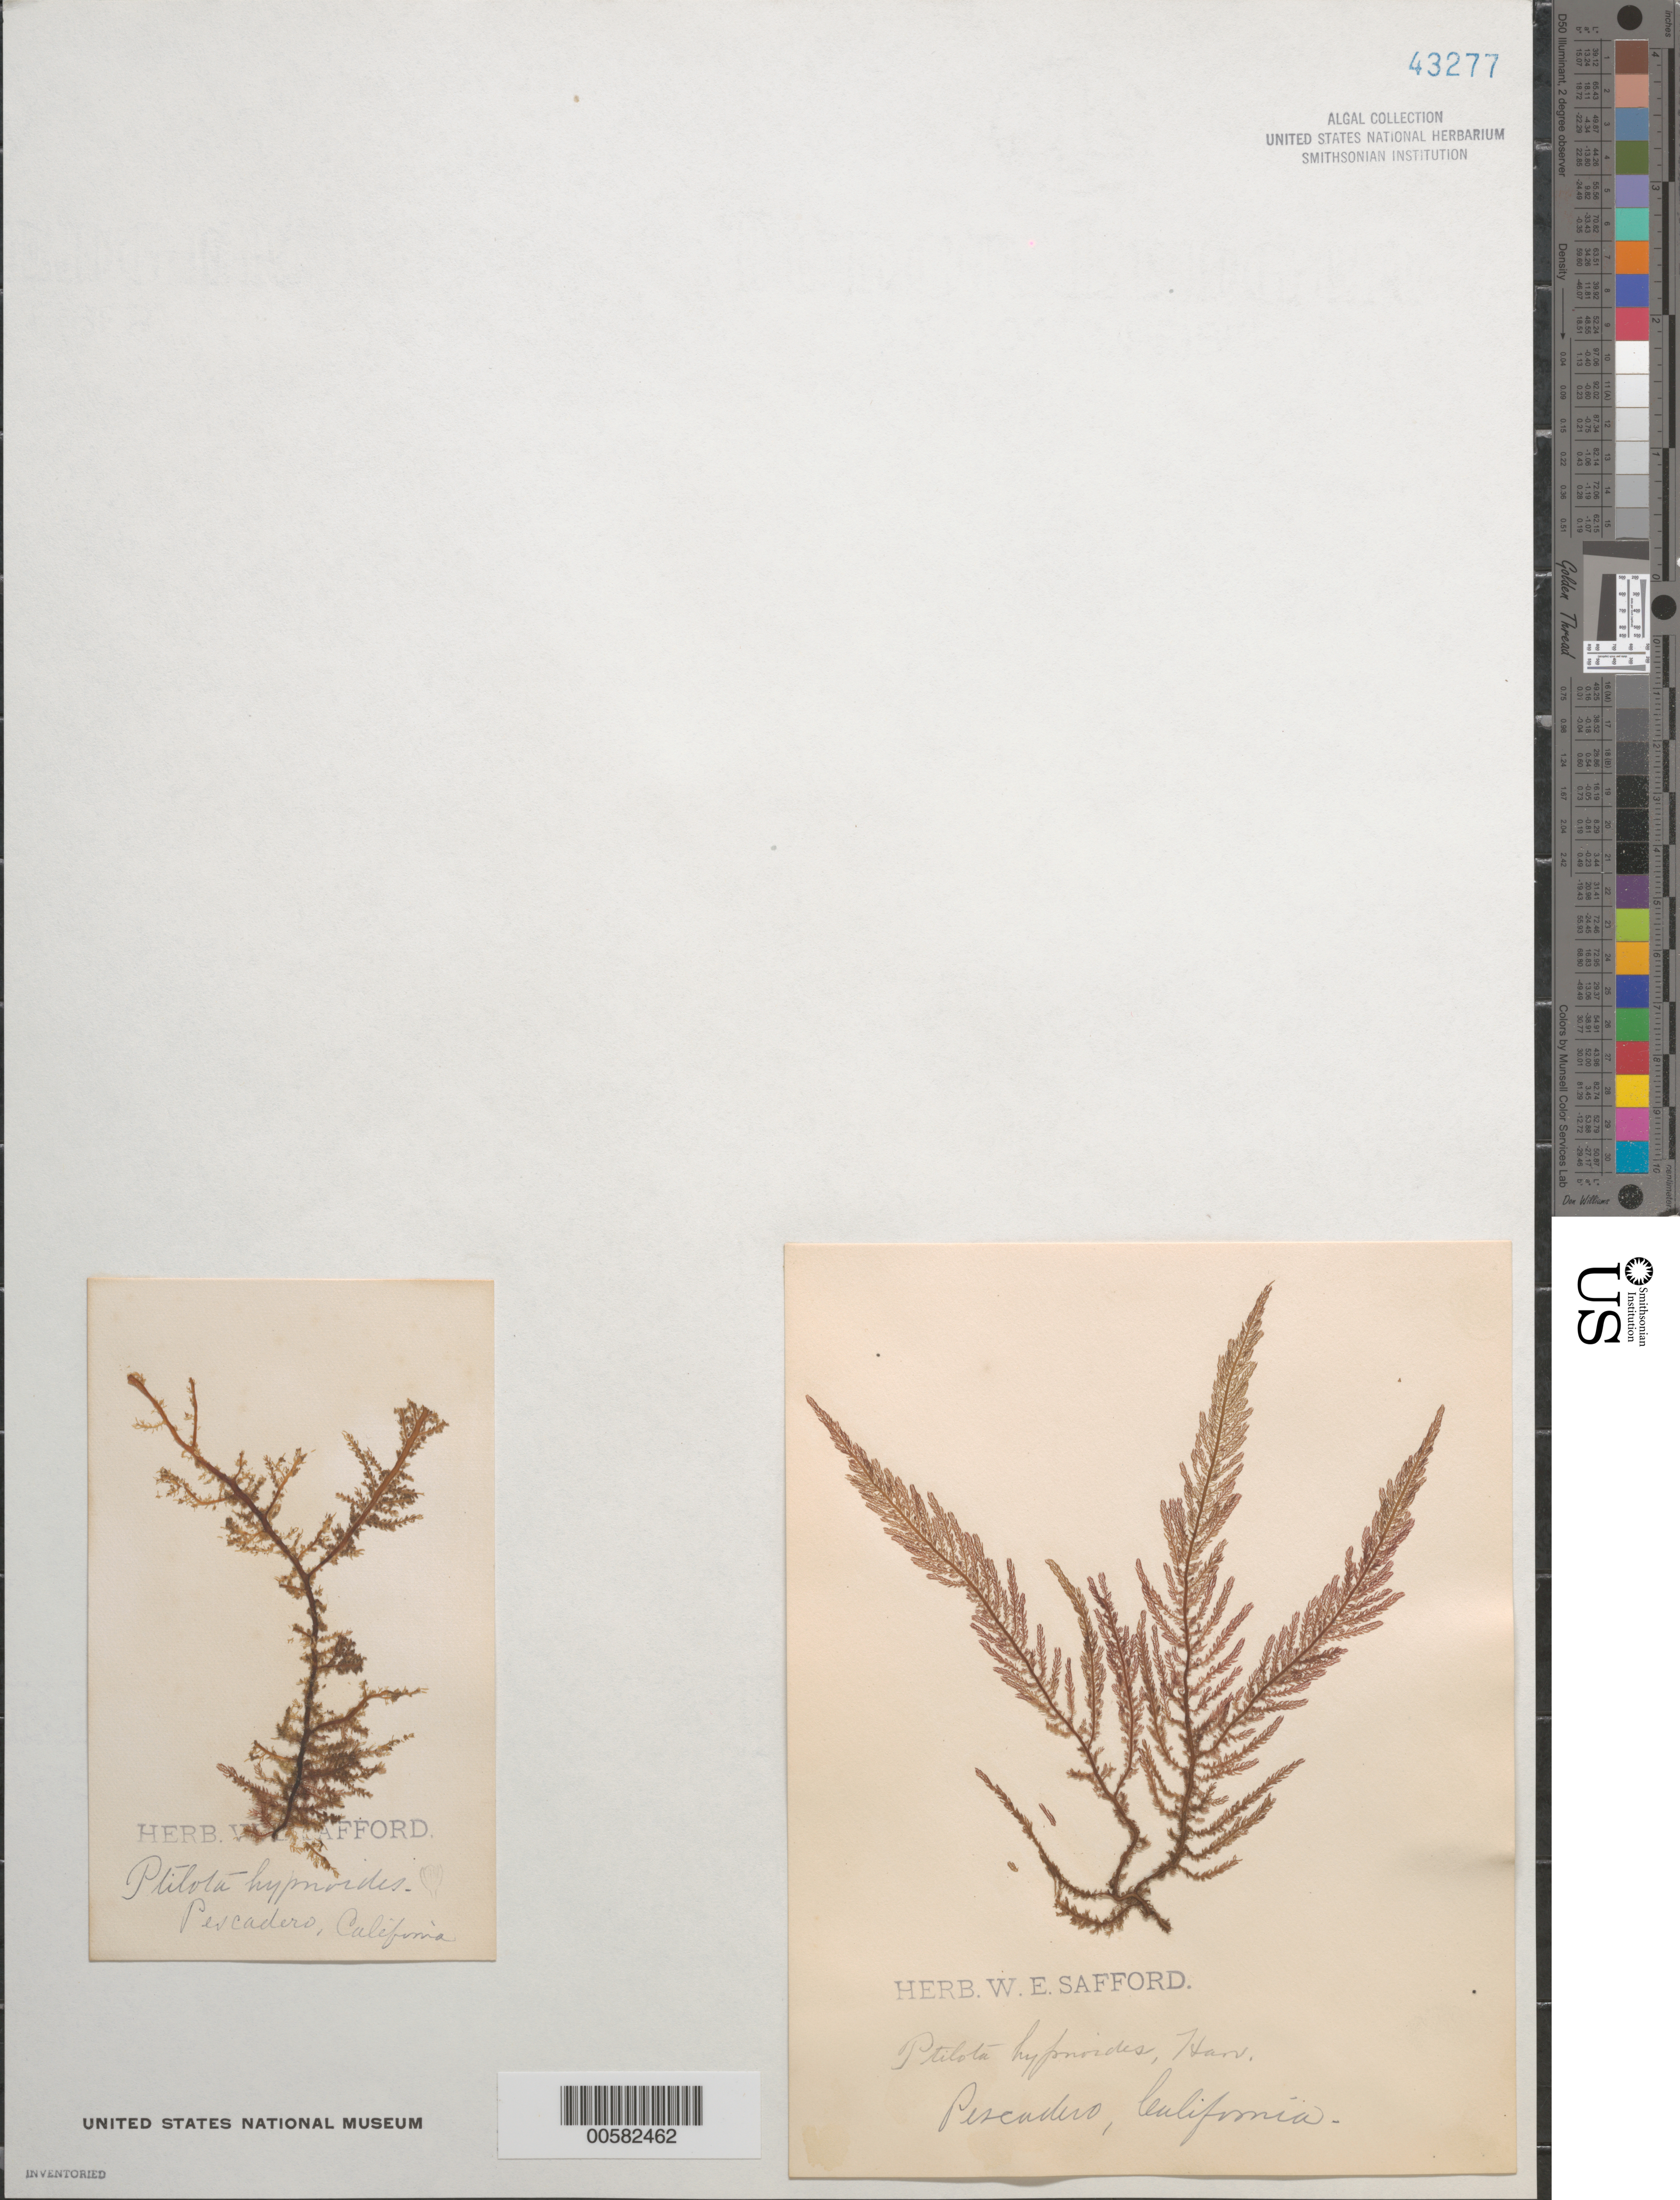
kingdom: Plantae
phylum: Rhodophyta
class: Florideophyceae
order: Ceramiales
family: Wrangeliaceae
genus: Ptilota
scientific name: Ptilota hypnoides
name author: Harv. in Hook. & Arn.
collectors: W. E. Safford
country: United States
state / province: California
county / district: San Mateo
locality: Pescadero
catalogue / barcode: US 43277